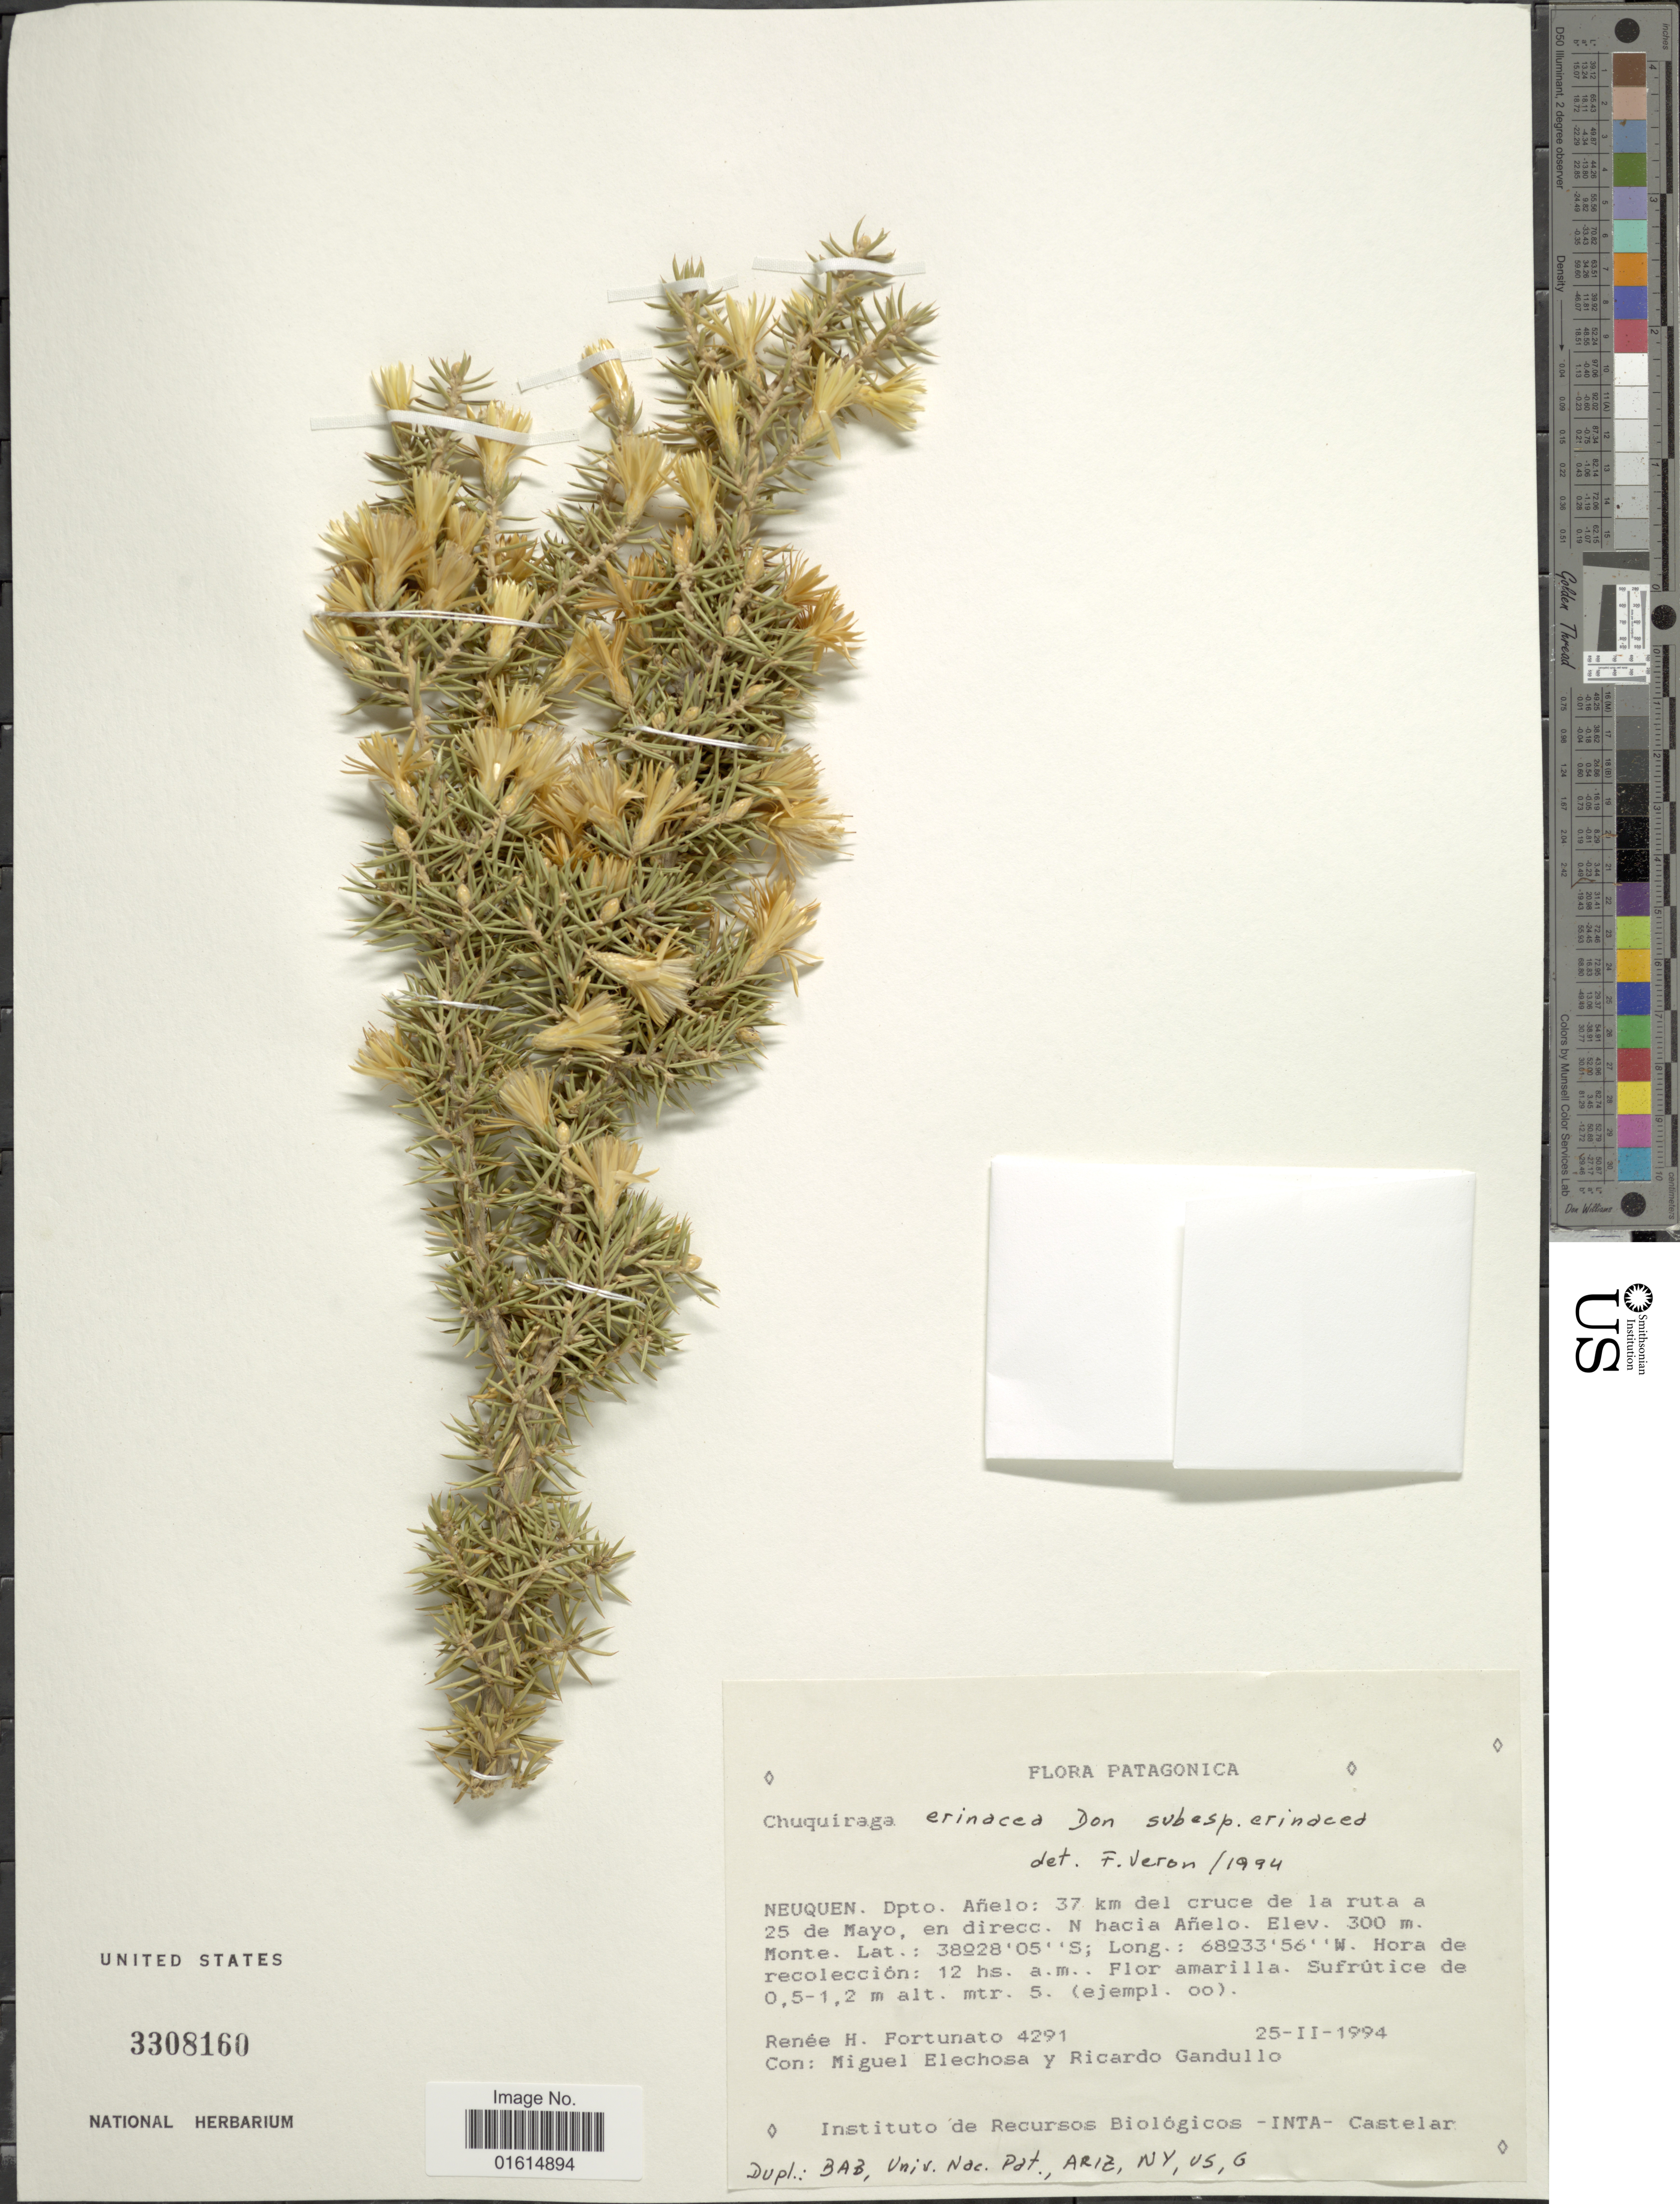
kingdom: Plantae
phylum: Tracheophyta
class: Magnoliopsida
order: Asterales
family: Asteraceae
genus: Chuquiraga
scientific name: Chuquiraga erinacea subsp. erinacea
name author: D. Don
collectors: R. H. Fortunato, M. Elechosa & R. Gandullo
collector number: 4291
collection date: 1994-02-25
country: Argentina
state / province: Neuquen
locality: Patagonica, Neuquen, Dto. Arielo, 37 km del cruce de la ruta a 25 de Mayo, en direcc. N hacia Arielo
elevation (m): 300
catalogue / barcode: US 3308160